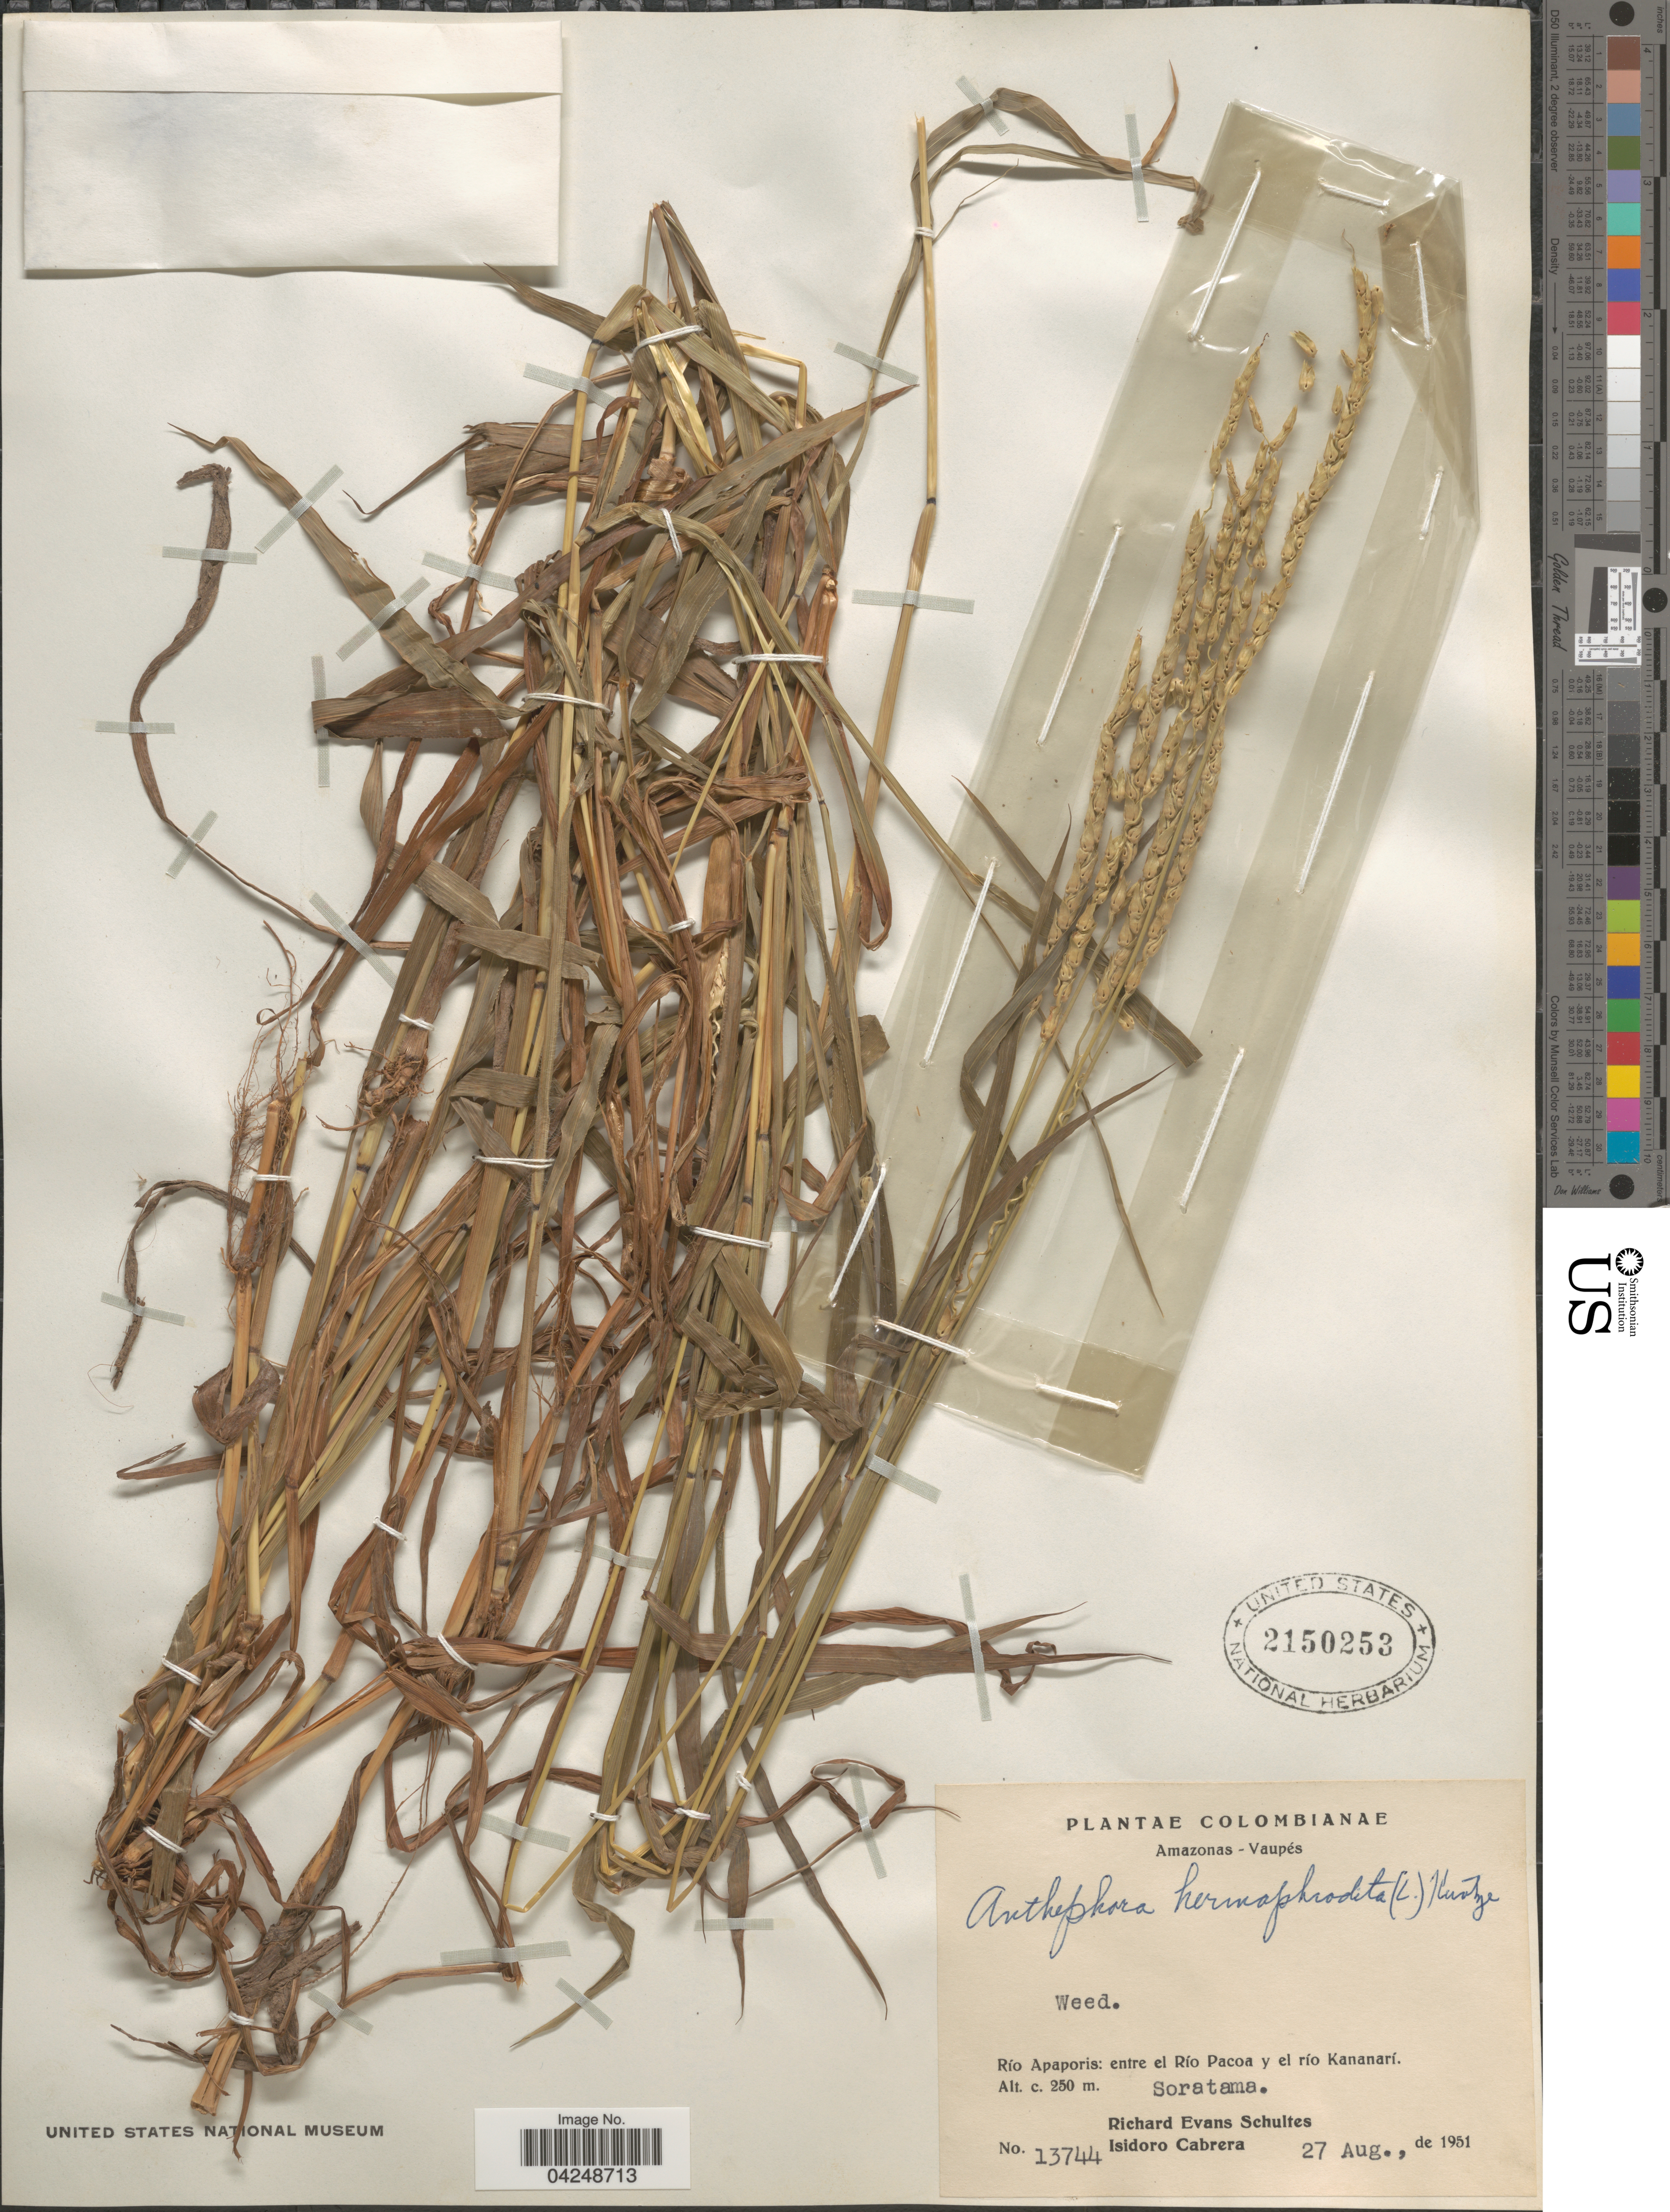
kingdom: Plantae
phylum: Tracheophyta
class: Liliopsida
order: Poales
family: Poaceae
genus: Anthephora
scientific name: Anthephora hermaphrodita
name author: (L.) Kuntze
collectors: R. E. Schultes & I. Cabrera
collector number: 13744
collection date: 1951-08-27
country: Colombia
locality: Colombianae. Amazonas - Vaupés. Río Apaporis: entre el Río Pacoa y el río Kananarí. Soratama.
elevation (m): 250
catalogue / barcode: US 2150253